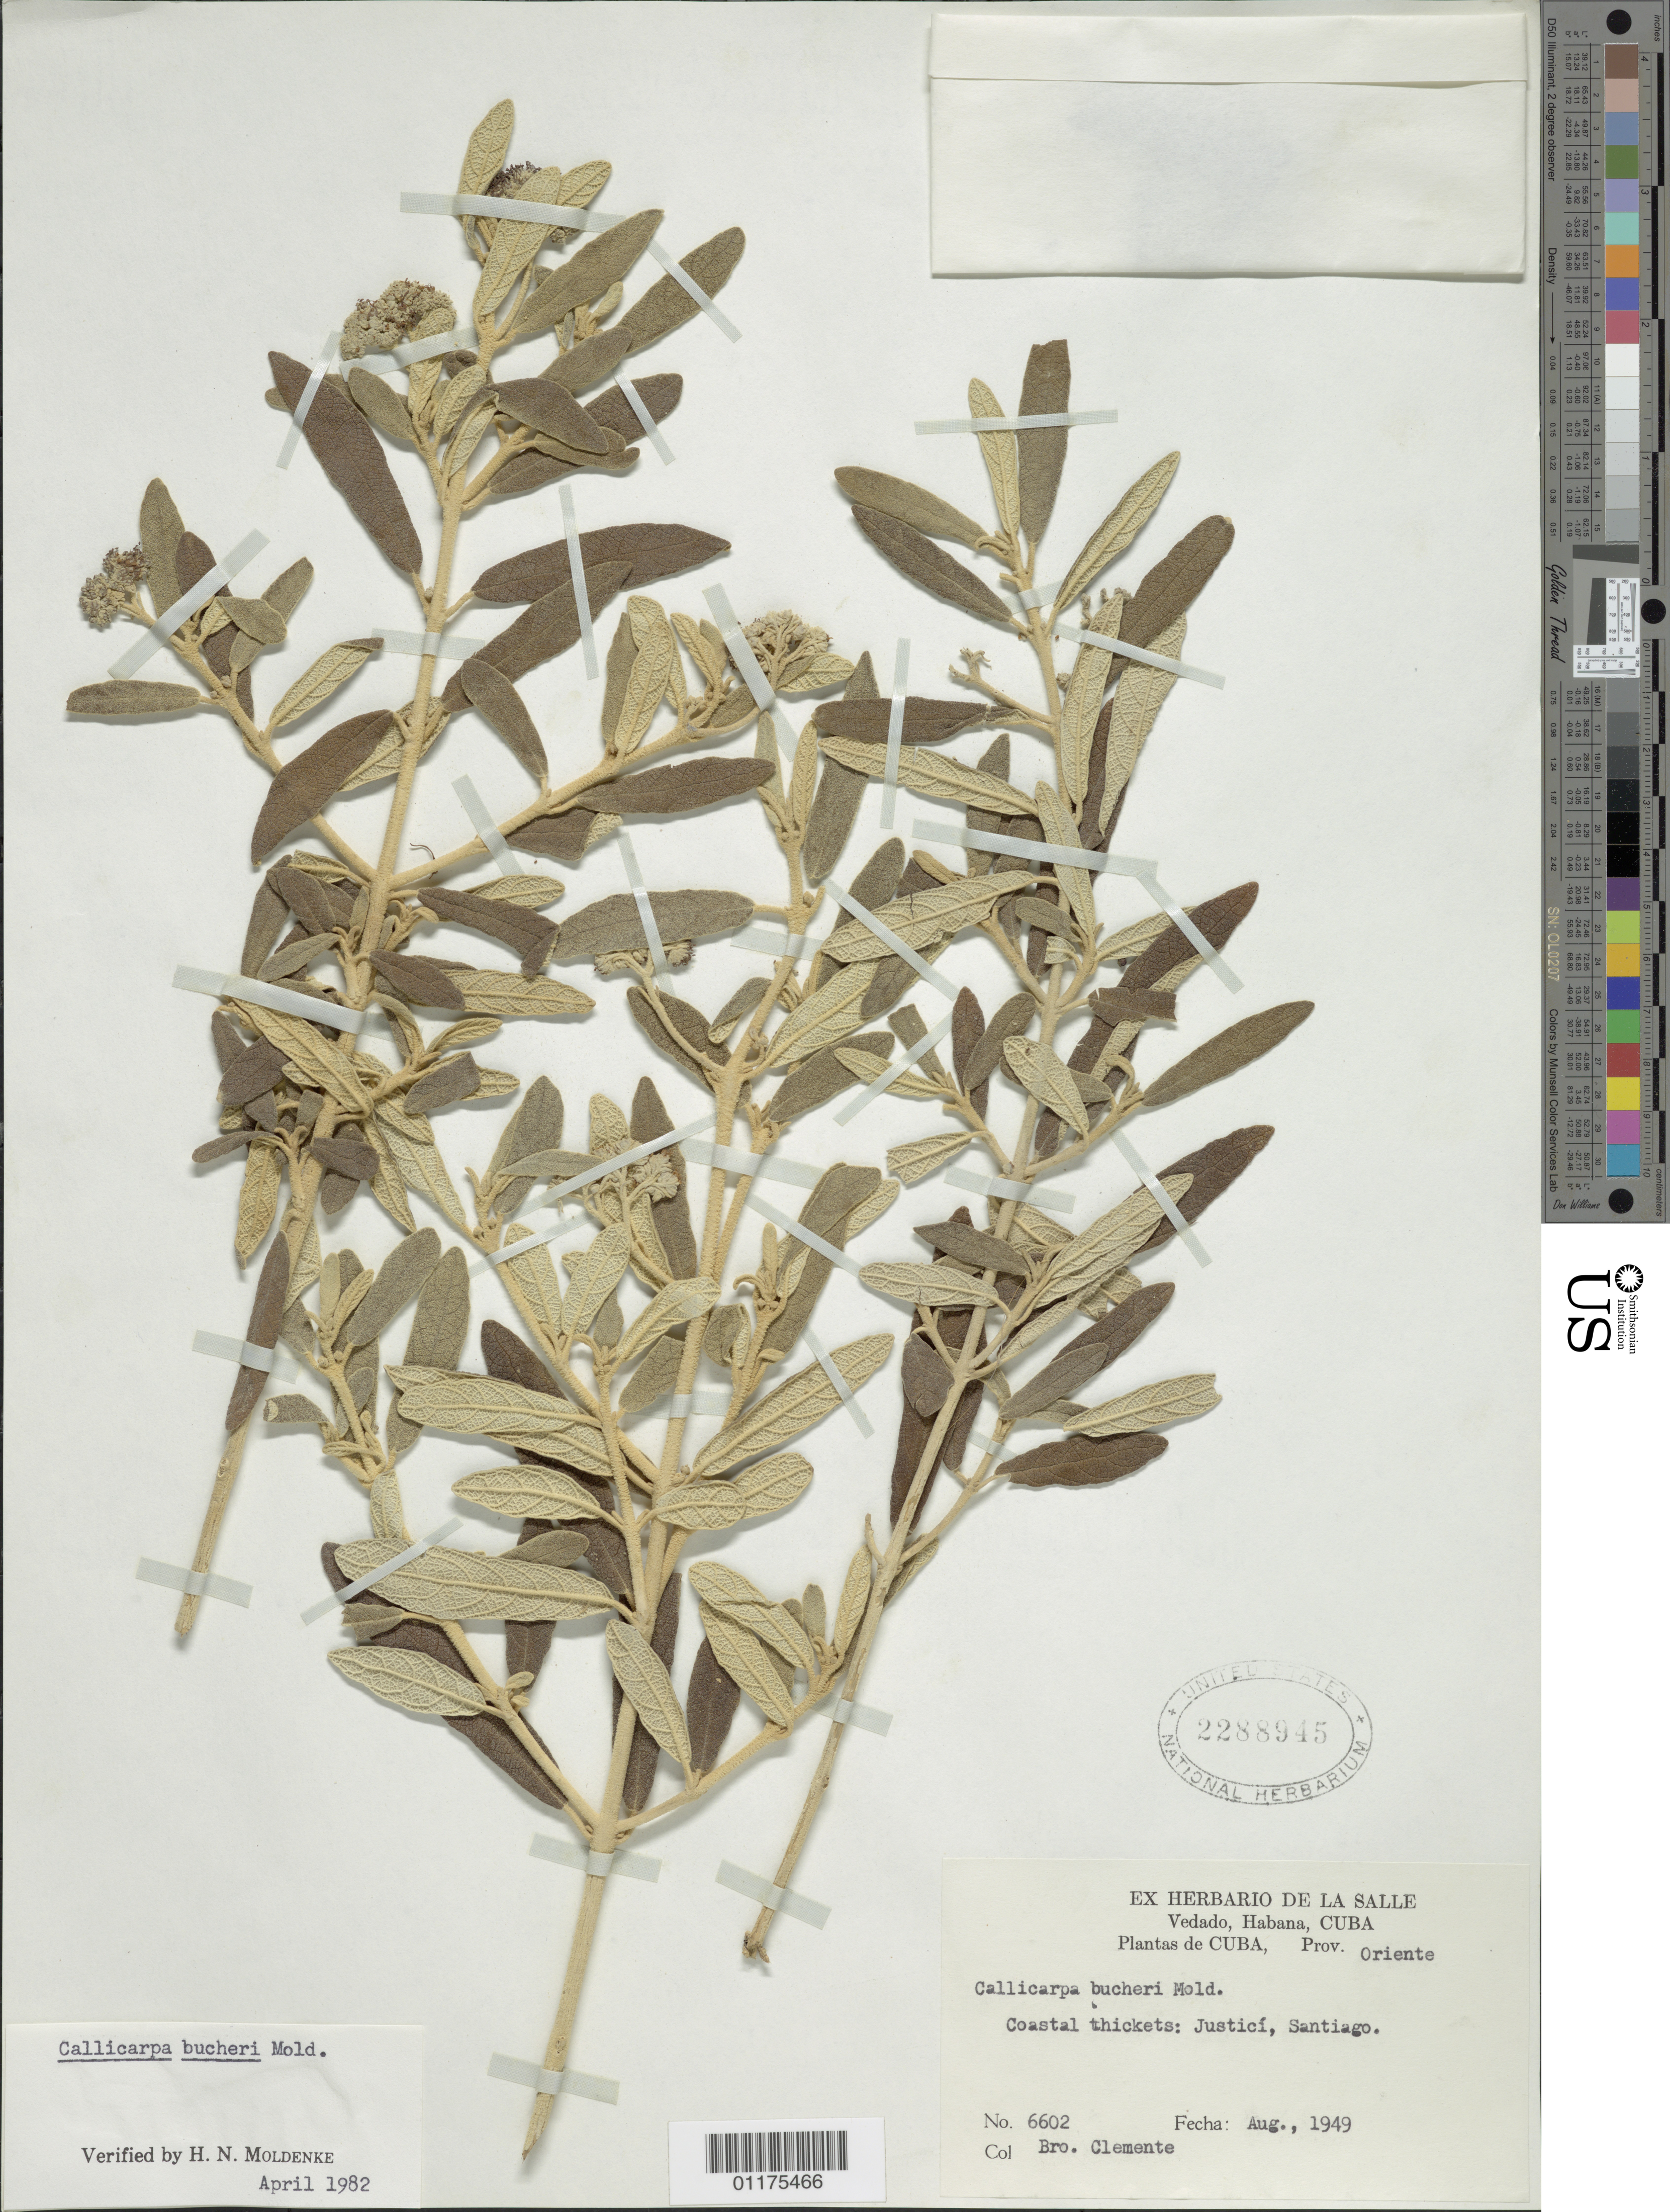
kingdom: Plantae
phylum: Tracheophyta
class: Magnoliopsida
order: Lamiales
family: Lamiaceae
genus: Callicarpa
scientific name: Callicarpa bucheri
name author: Moldenke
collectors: Bro. Clemente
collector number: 6602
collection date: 1949-08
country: Cuba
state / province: Oriente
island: Cuba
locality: Santiago, Justicf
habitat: Coastal thickets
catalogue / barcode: US 2288945